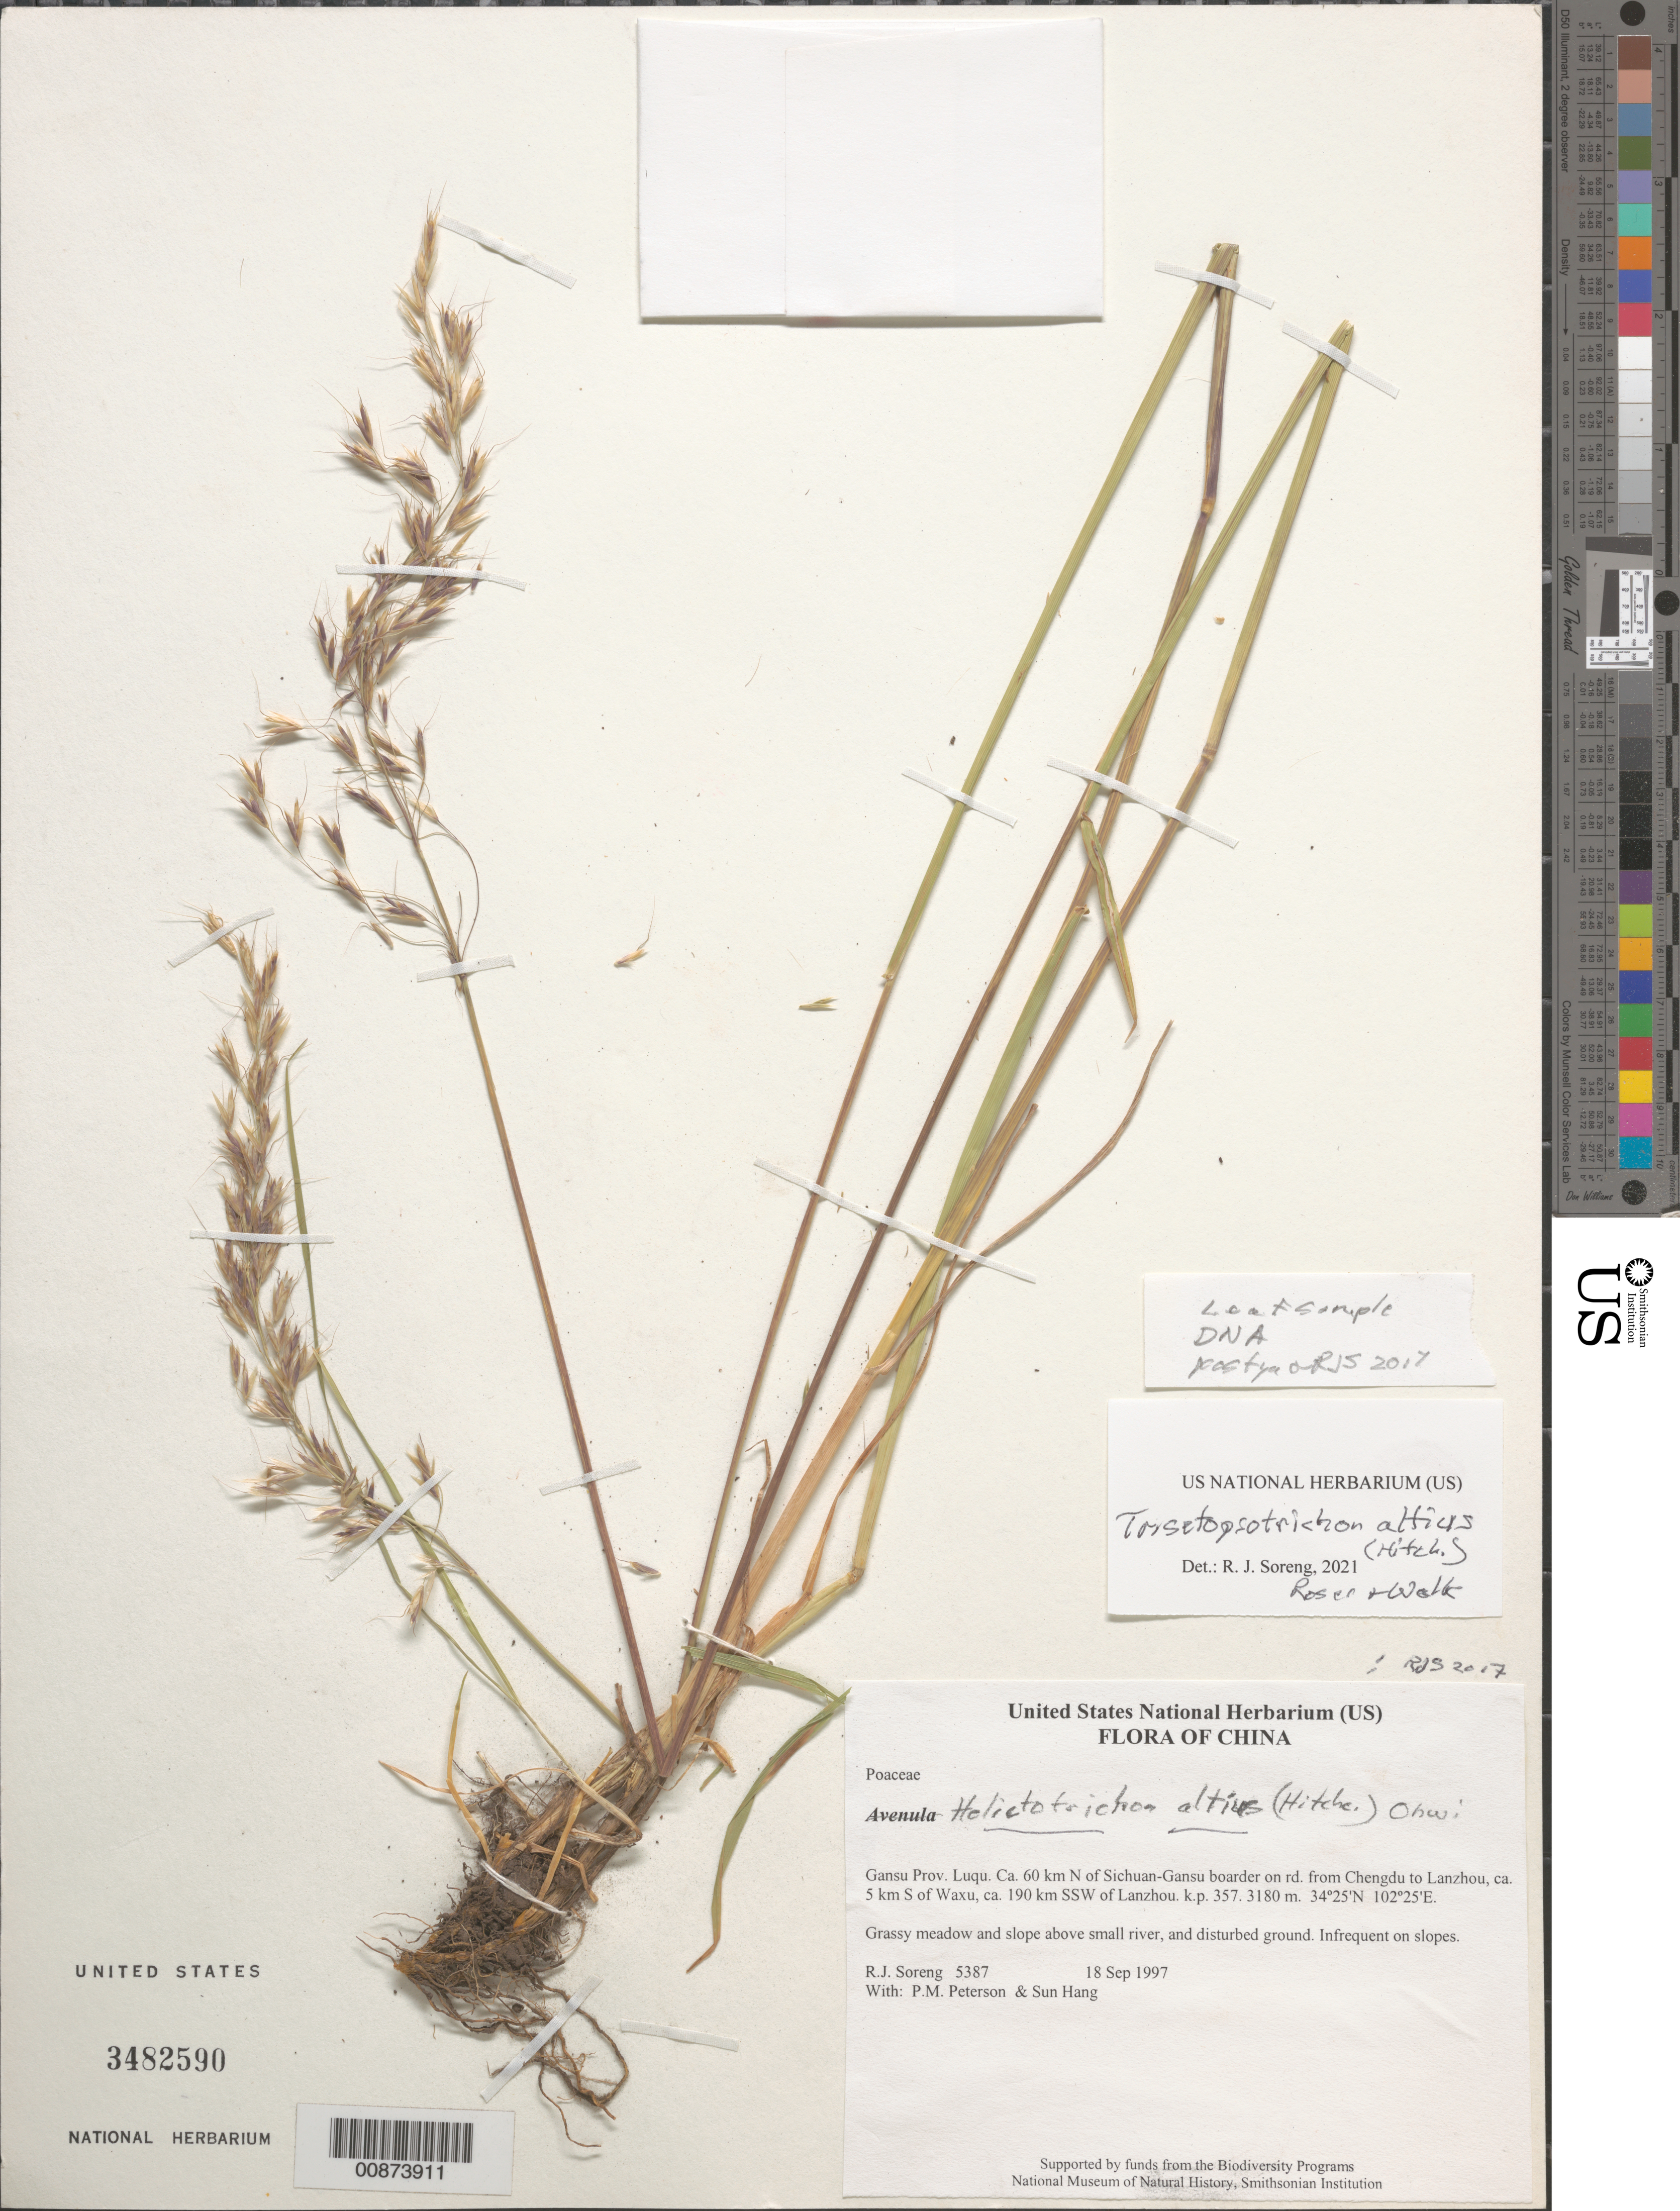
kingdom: Plantae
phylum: Tracheophyta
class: Liliopsida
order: Poales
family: Poaceae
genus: Trisetopsotrichon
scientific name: x Trisetopsotrichon altius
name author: (Hitchc.) Röser & Wölk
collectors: R. J. Soreng, P. M. Peterson & Sun Hang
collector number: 5387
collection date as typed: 18 Sep 1997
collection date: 1997-09-18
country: China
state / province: Gansu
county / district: Luqu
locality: Ca. 60 km N of Sichuan-Gansu boarder on rd. from Chengdu to Lanzhou, ca. 5 km S of Waxu, ca. 190 km SSW of Lanzhou. k.p. 357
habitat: Grassy meadow and slope above small river, and disturbed ground.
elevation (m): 3180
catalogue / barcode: US 3482590